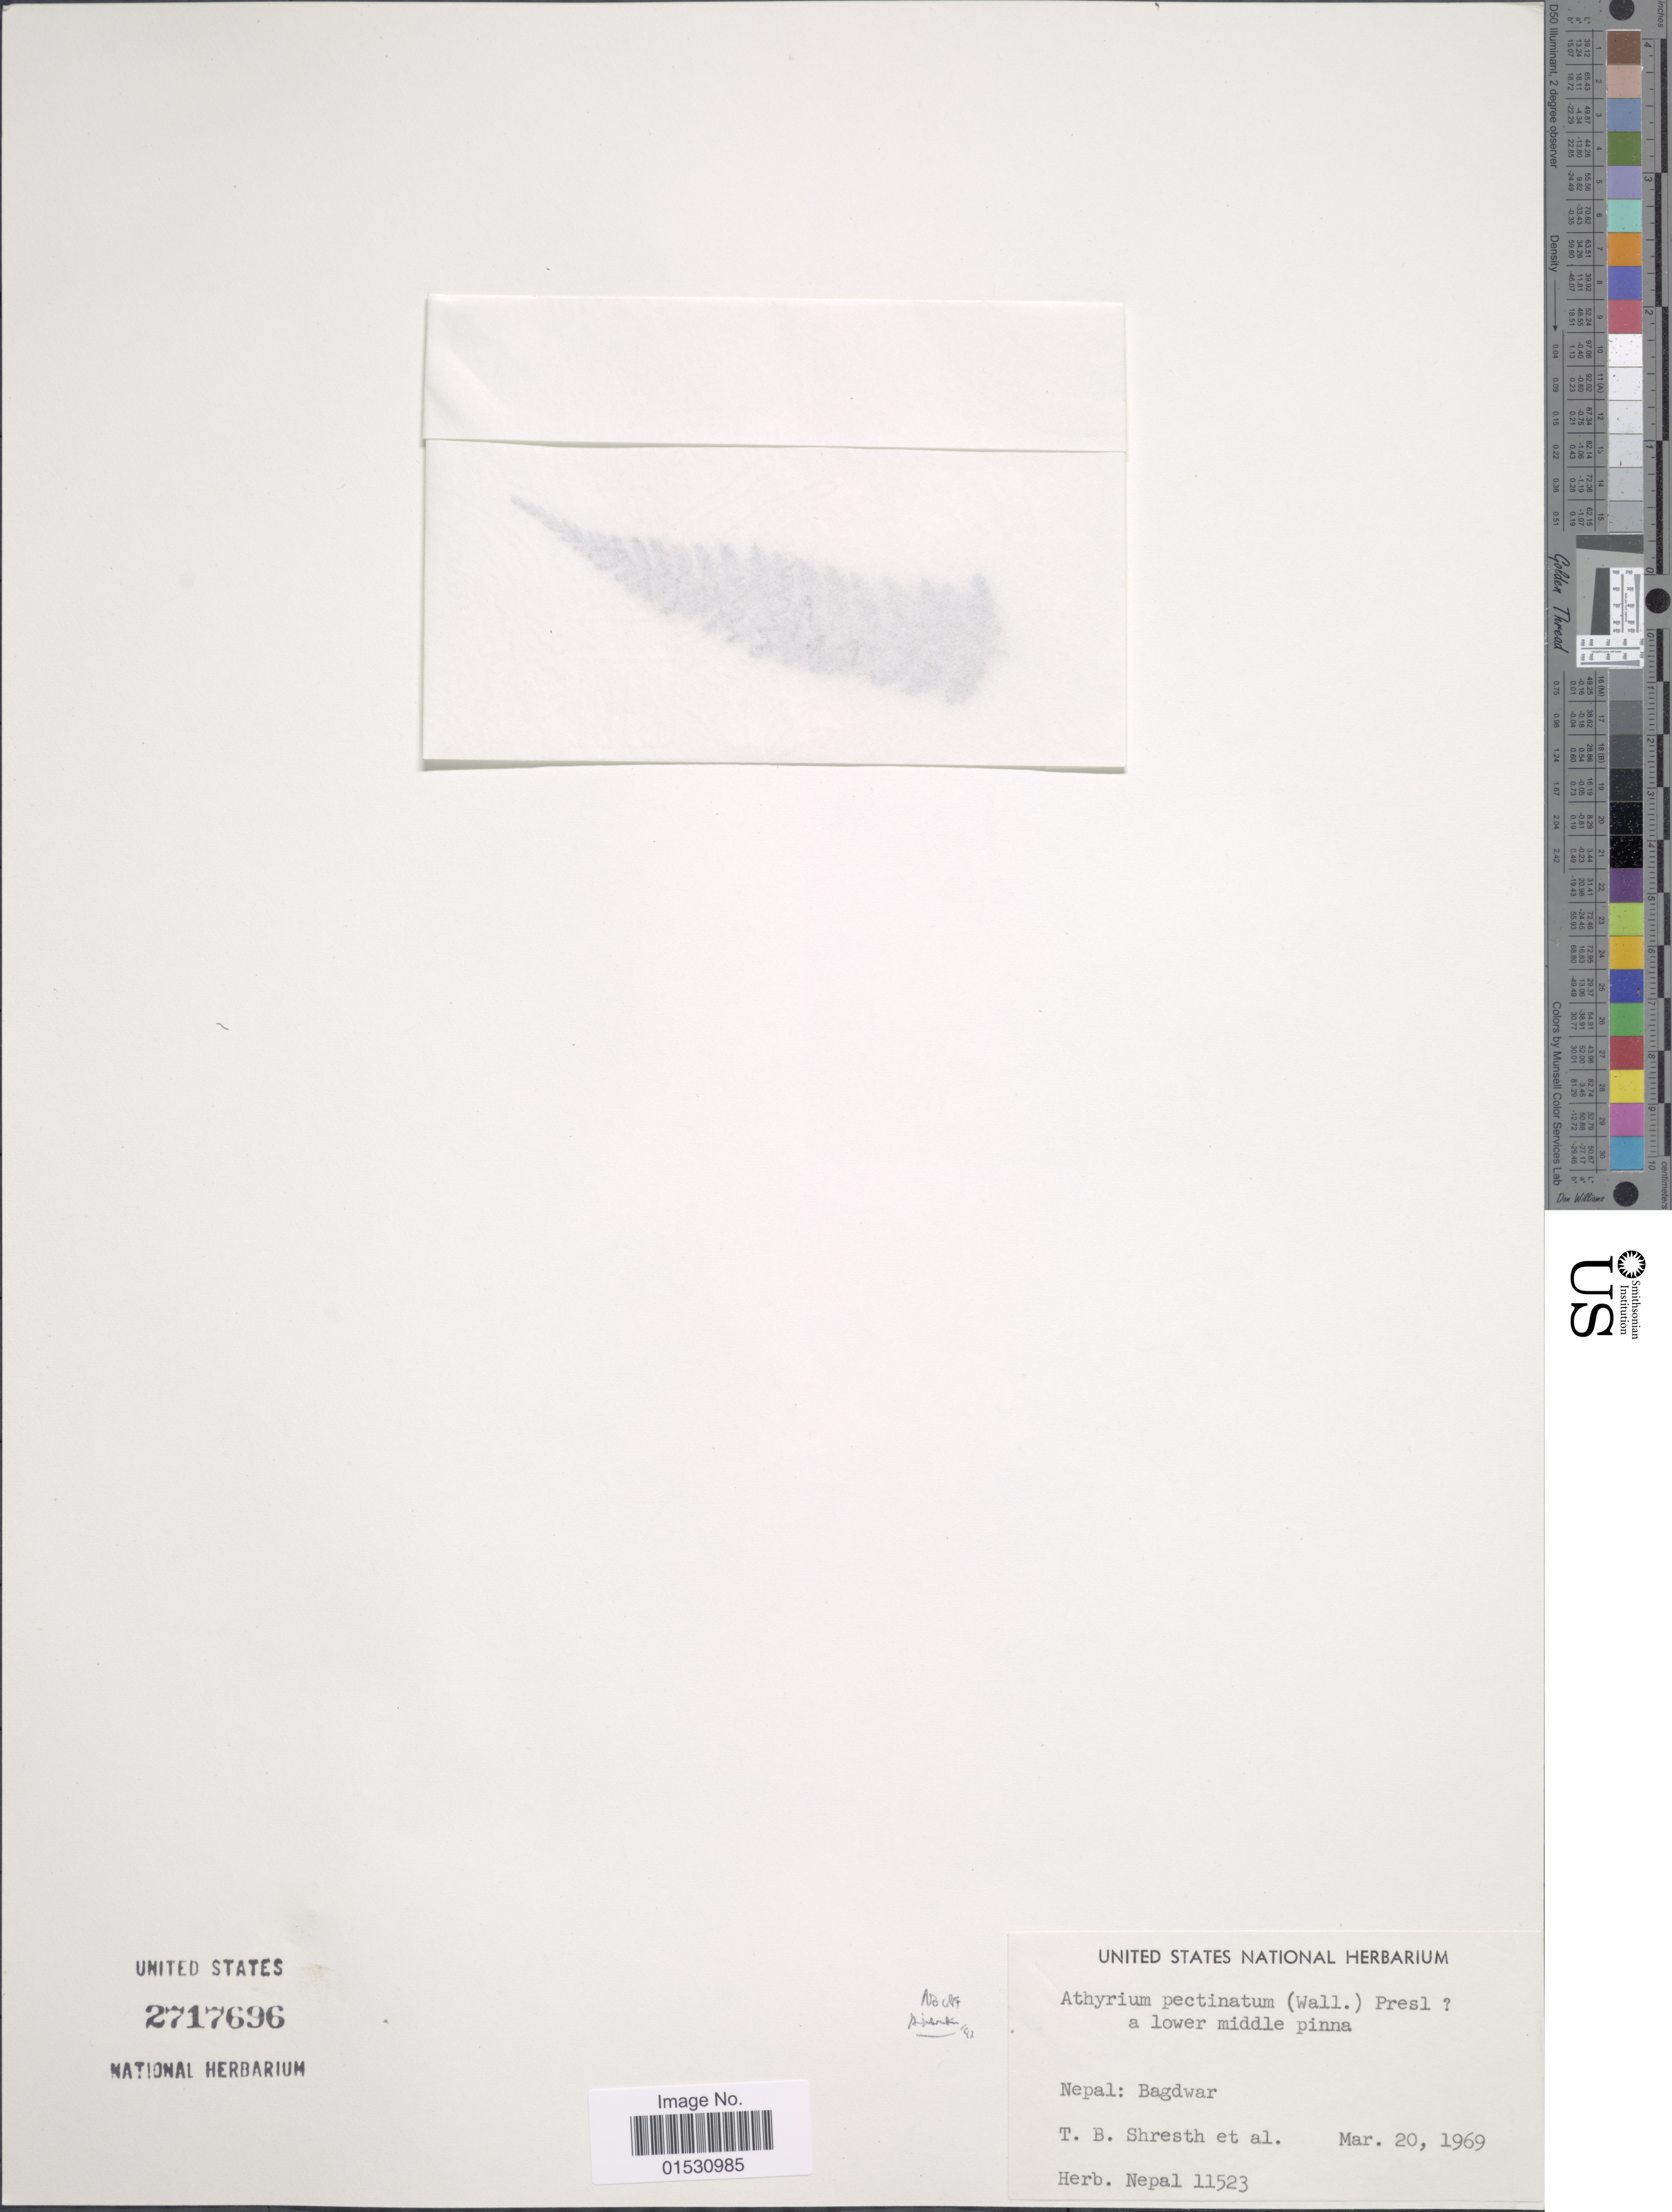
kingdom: Plantae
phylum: Tracheophyta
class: Polypodiopsida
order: Polypodiales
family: Athyriaceae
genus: Athyrium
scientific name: Athyrium pectinatum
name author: (Wall. ex C. Hope) C. Presl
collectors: T. B. Shrestha & et al.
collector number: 11523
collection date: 1969-03-20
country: Nepal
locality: Bagdwar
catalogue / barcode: US 2717696